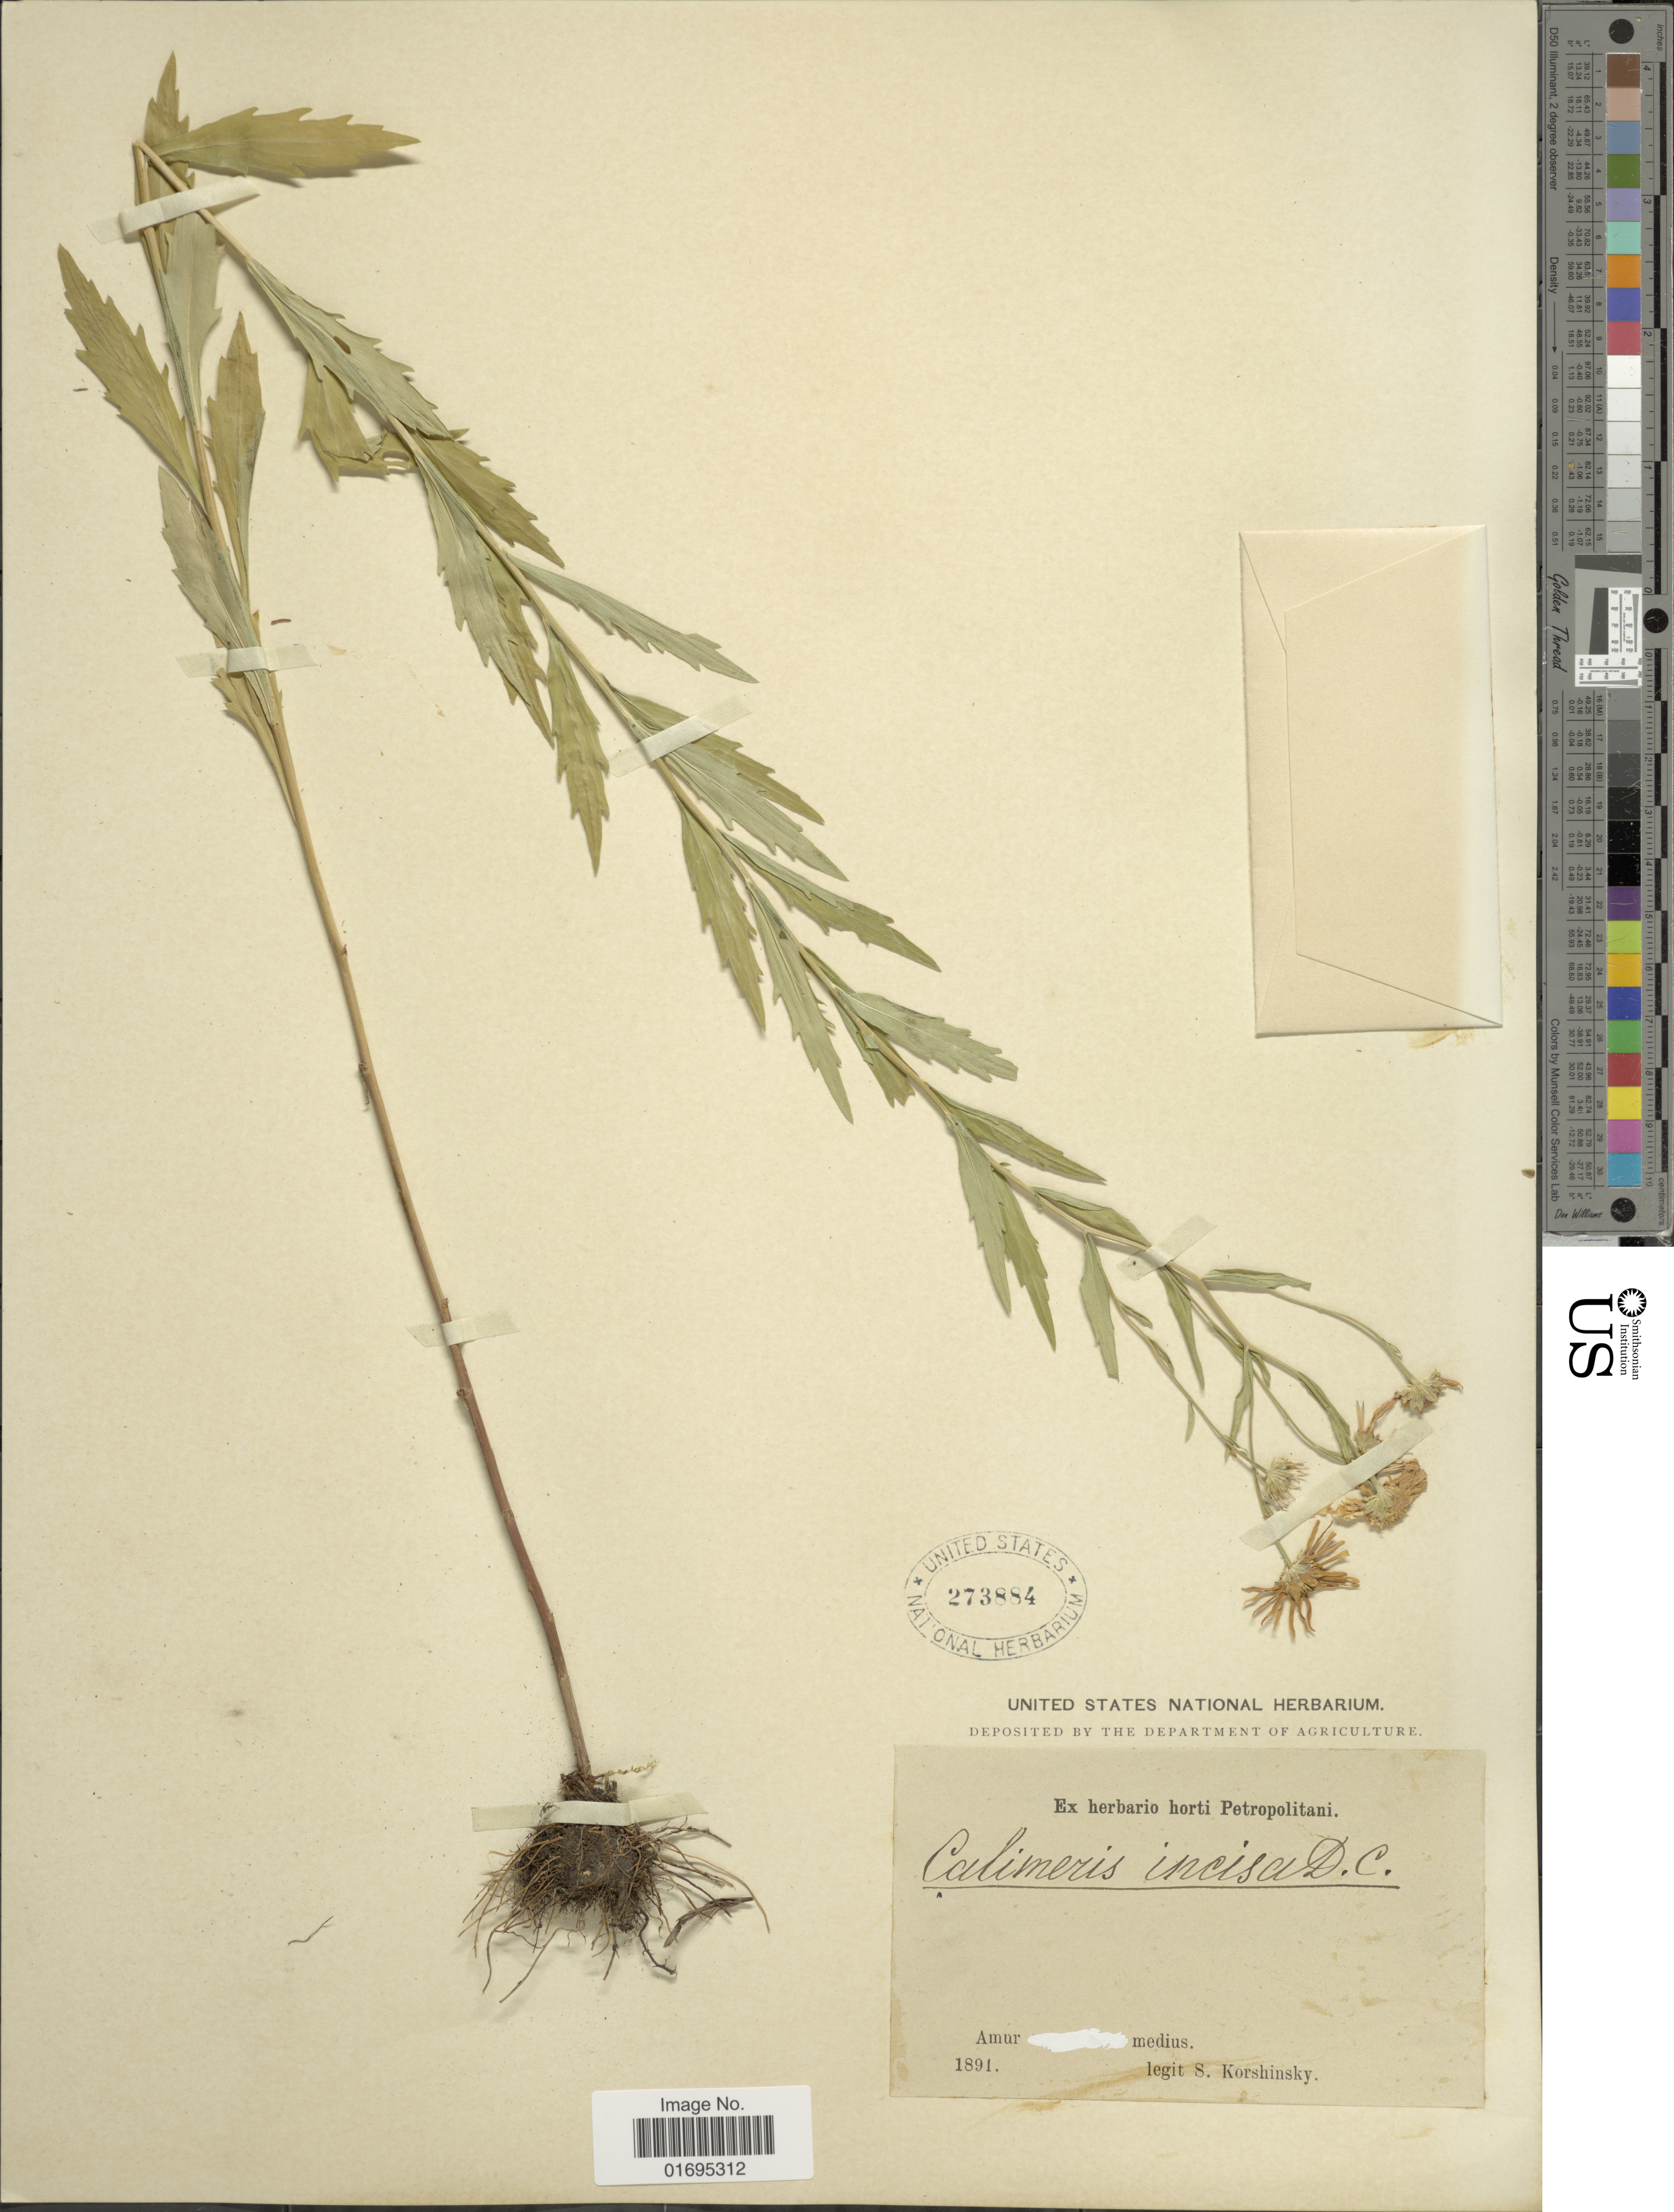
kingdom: Plantae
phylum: Tracheophyta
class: Magnoliopsida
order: Asterales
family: Asteraceae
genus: Kalimeris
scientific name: Kalimeris incisa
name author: (Fisch.) DC.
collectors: S. I. Korshinsky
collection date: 1891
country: Russian Federation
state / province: Amur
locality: Medius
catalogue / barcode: US 273884